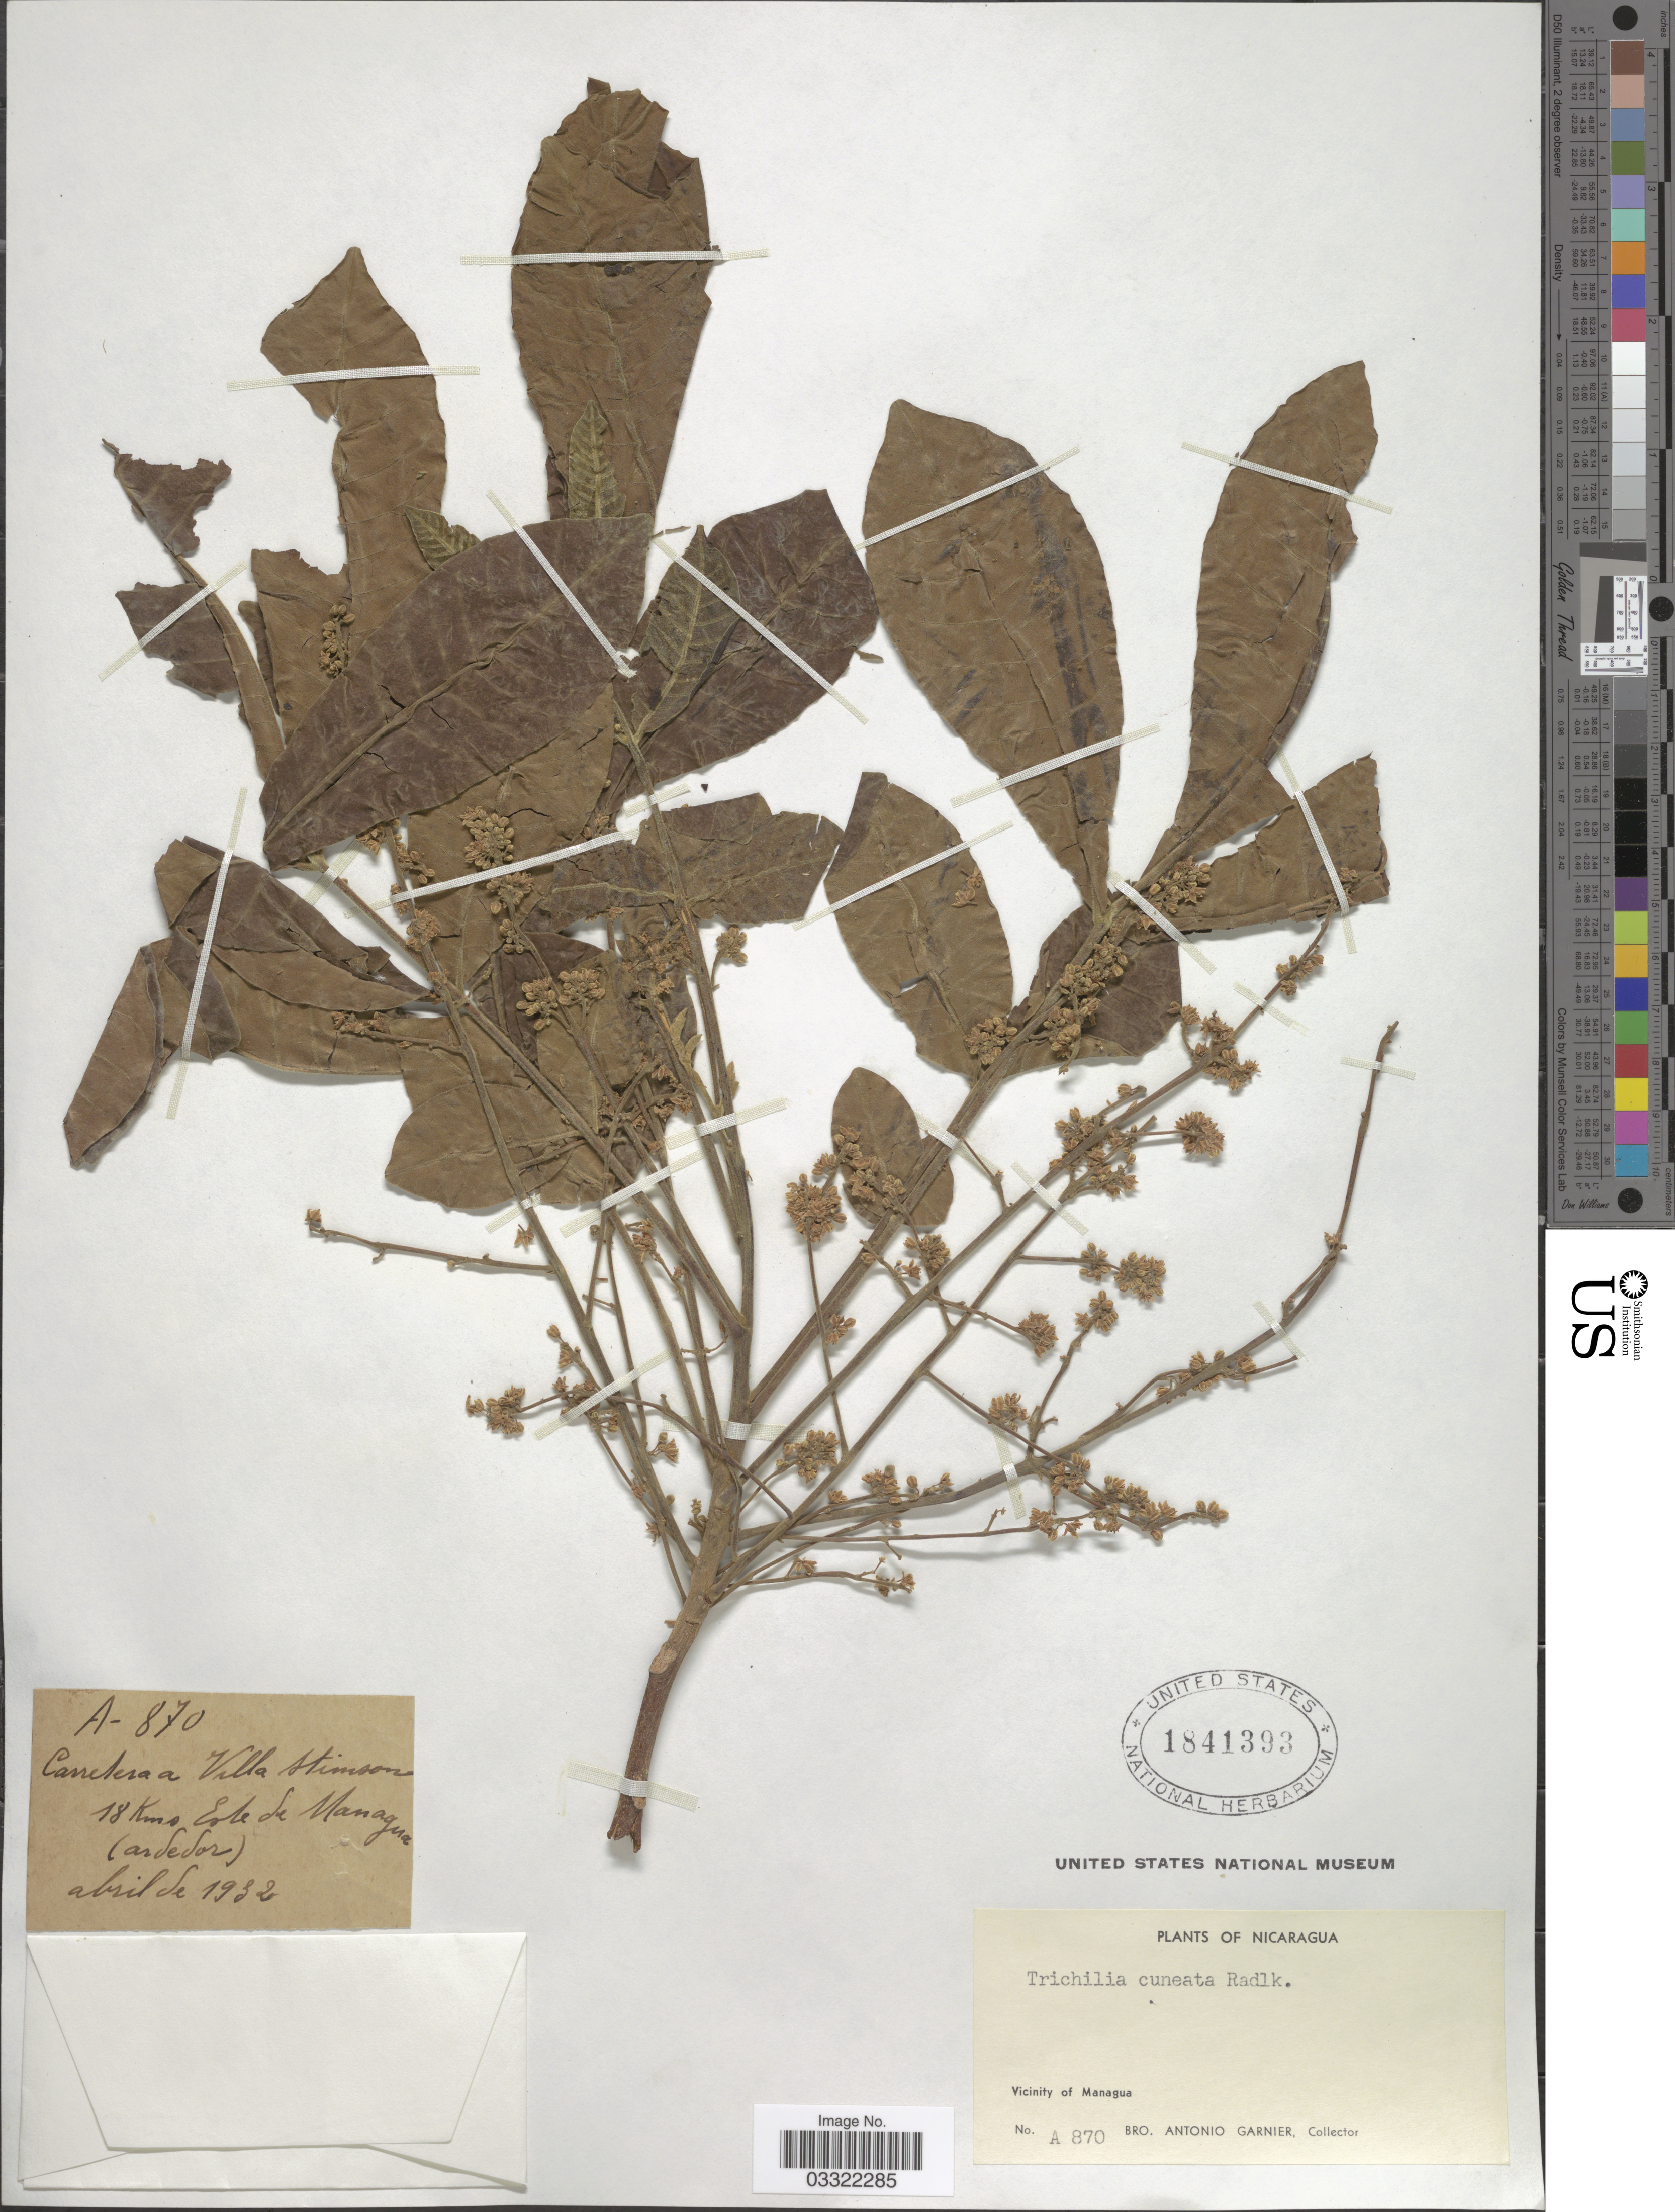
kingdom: Plantae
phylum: Tracheophyta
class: Magnoliopsida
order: Sapindales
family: Meliaceae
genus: Trichilia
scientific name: Trichilia cuneata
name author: Radlk.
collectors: Bro. A. Garnier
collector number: A870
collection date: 1932-04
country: Nicaragua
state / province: Managua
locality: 18 Kms Este de Managua (andedor). Vicinity of Managua.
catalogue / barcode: US 1841393